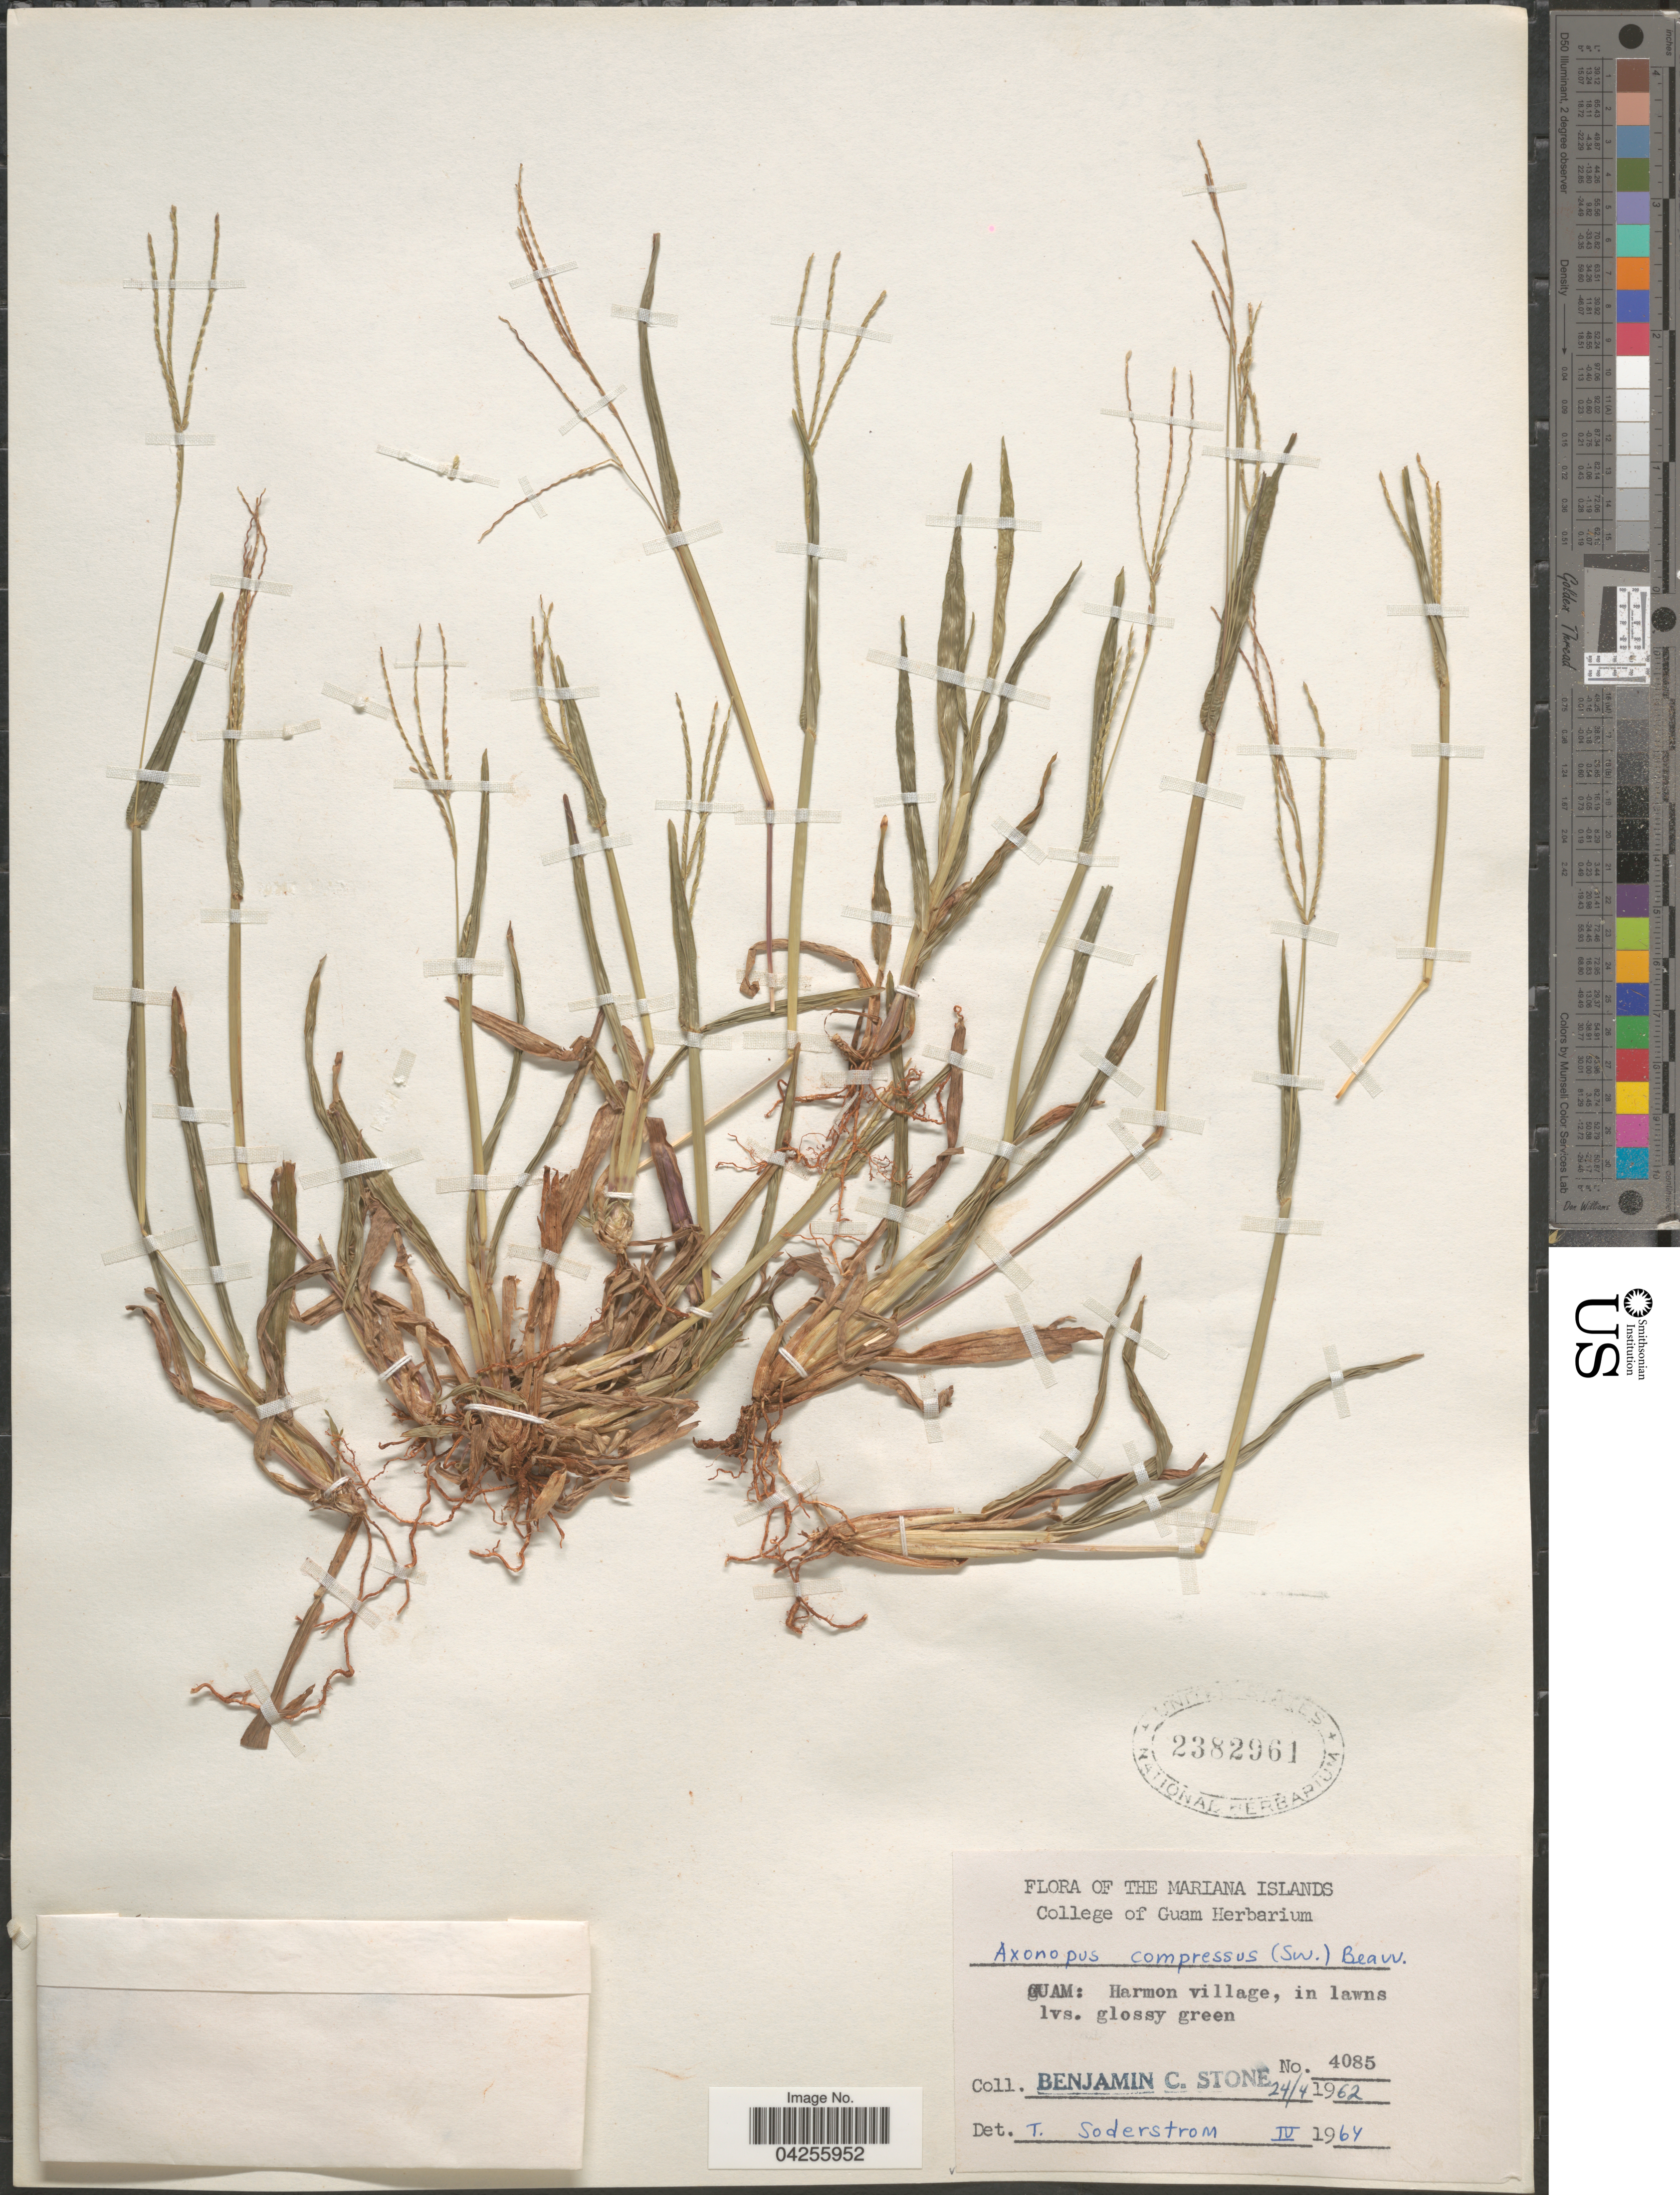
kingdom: Plantae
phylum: Tracheophyta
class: Liliopsida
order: Poales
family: Poaceae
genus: Axonopus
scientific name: Axonopus compressus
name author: (Sw.) P. Beauv.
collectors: B. C. Stone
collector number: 4085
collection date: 1962-04-24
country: Guam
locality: The Mariana Islands. Harmon village, in lawns.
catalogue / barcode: US 2382961